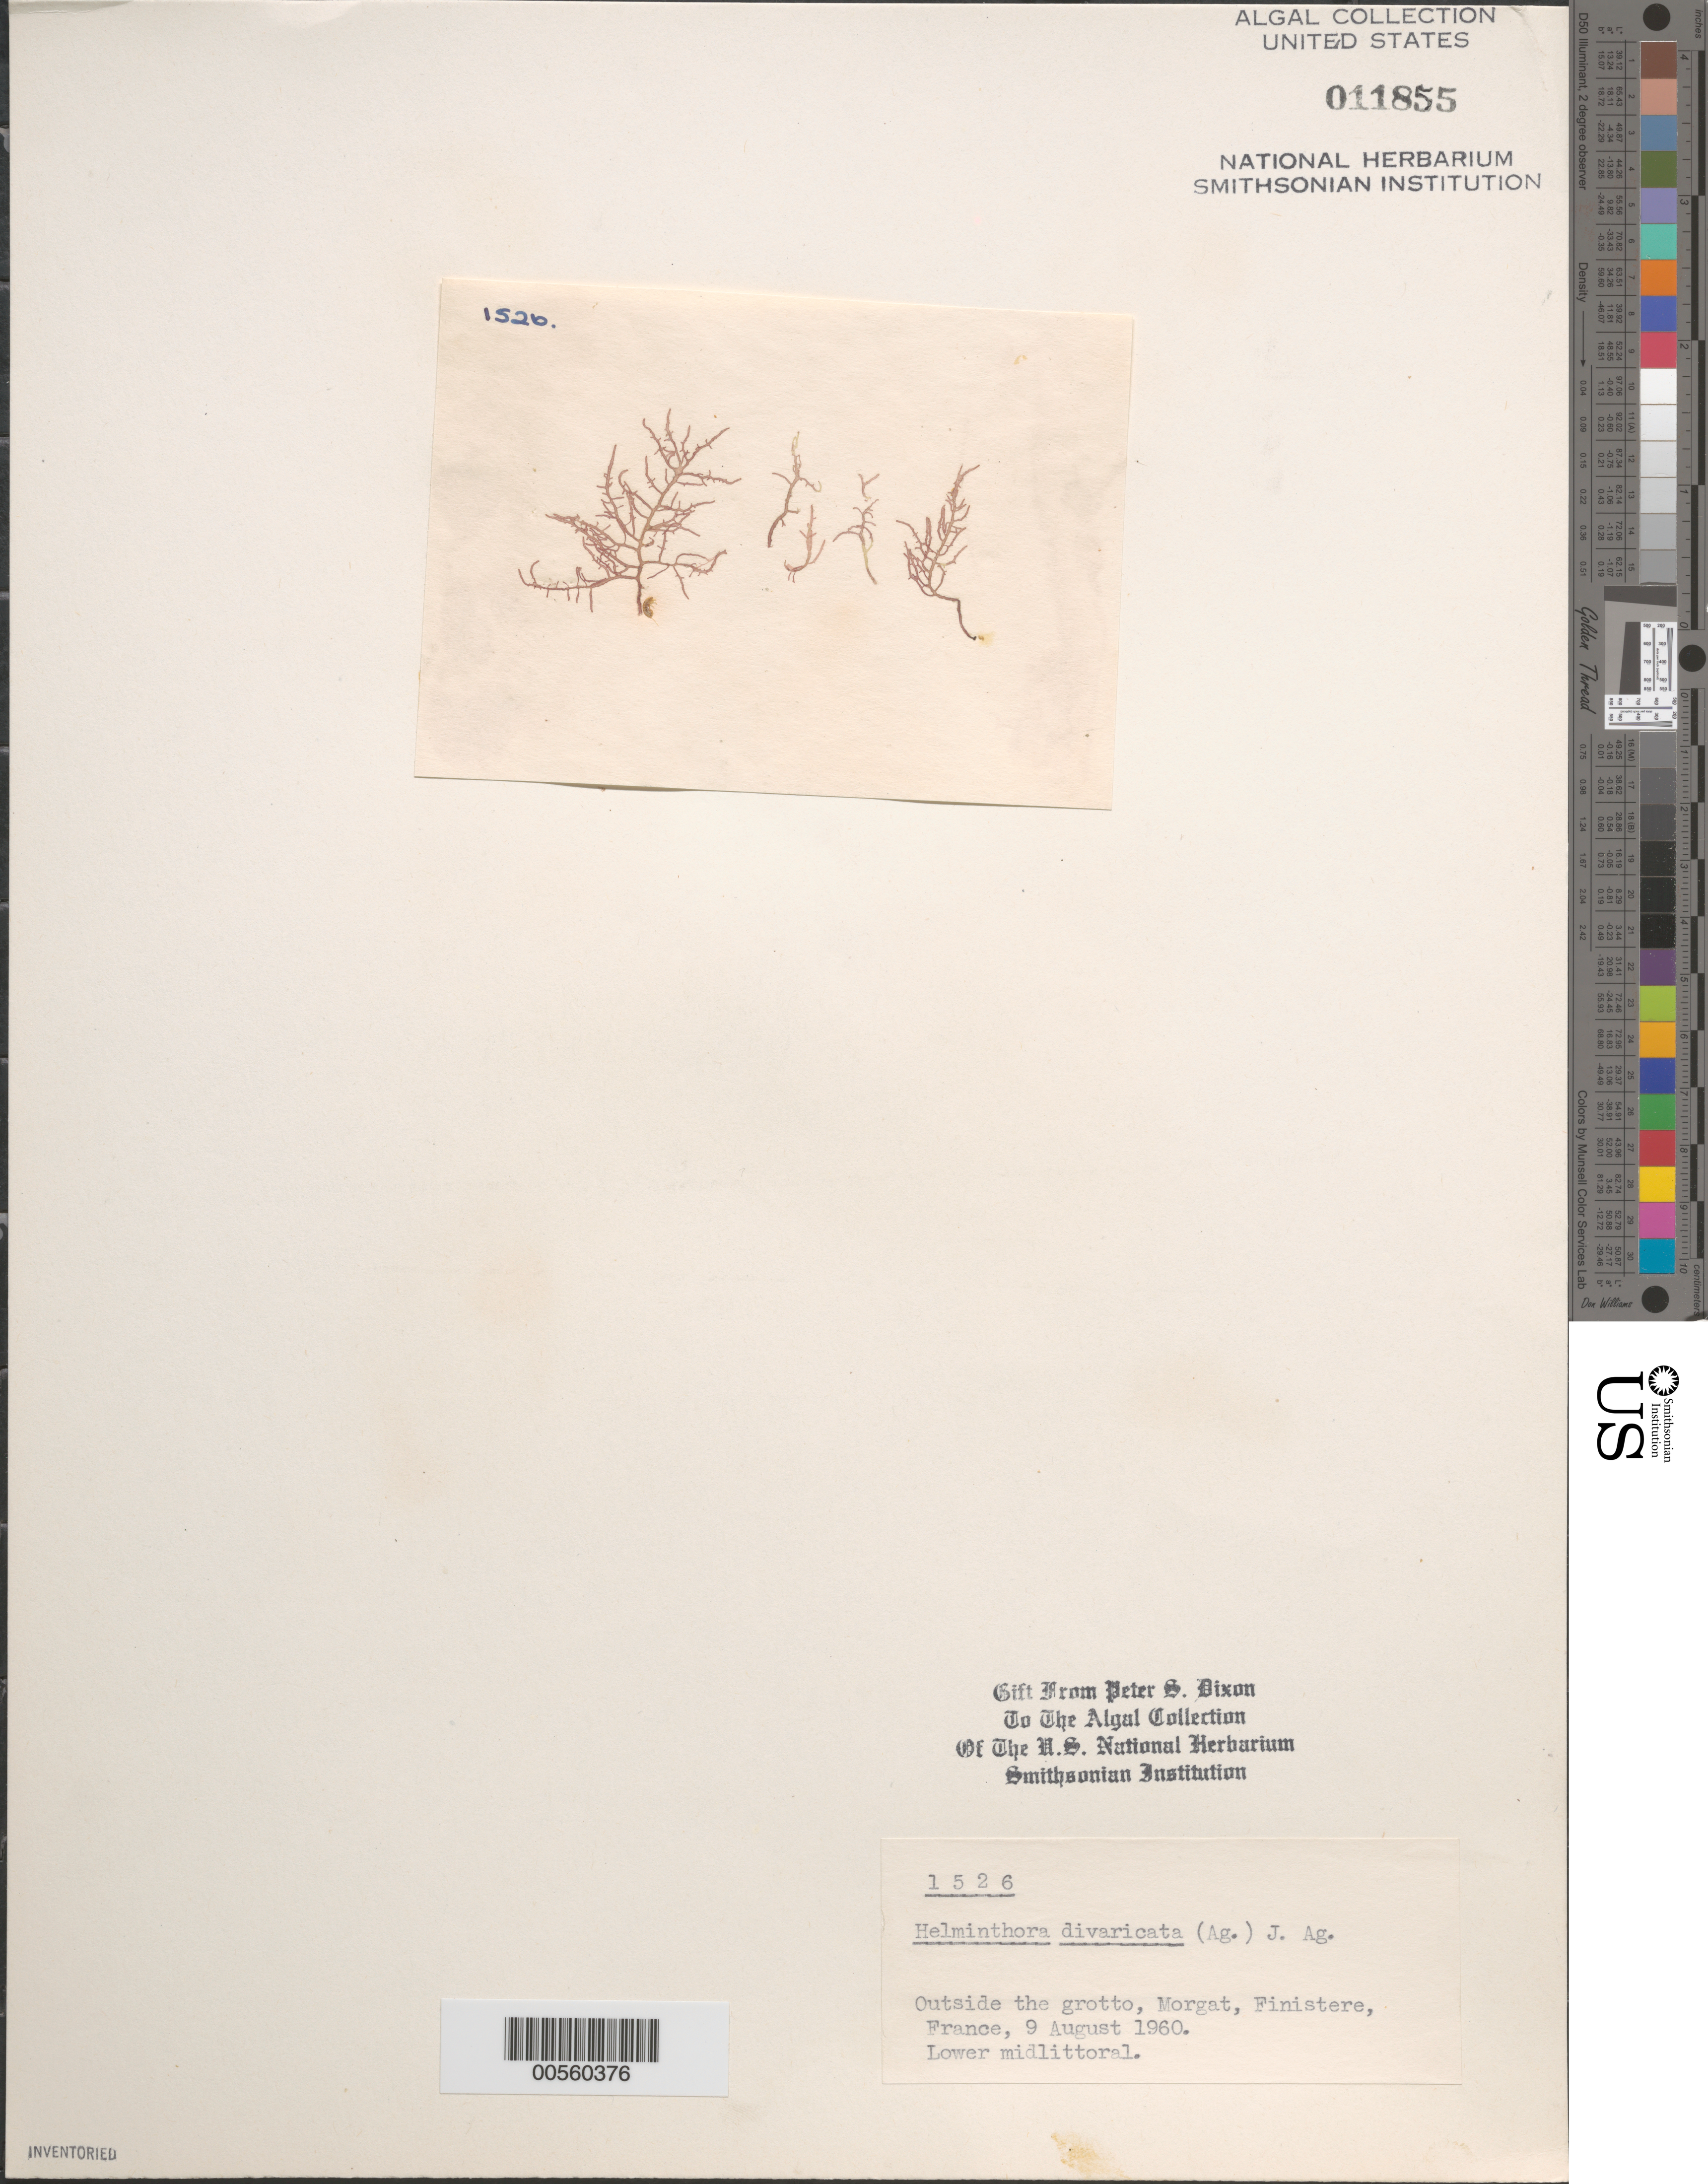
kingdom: Plantae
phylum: Rhodophyta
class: Florideophyceae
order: Nemaliales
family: Liagoraceae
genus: Helminthora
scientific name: Helminthora divaricata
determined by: Dixon, P. S.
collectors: P. S. Dixon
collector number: PSD 1526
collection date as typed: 09 Aug 1960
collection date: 1960-08-09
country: France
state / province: Bretagne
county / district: Finistère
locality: Morgat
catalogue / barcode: US 11855